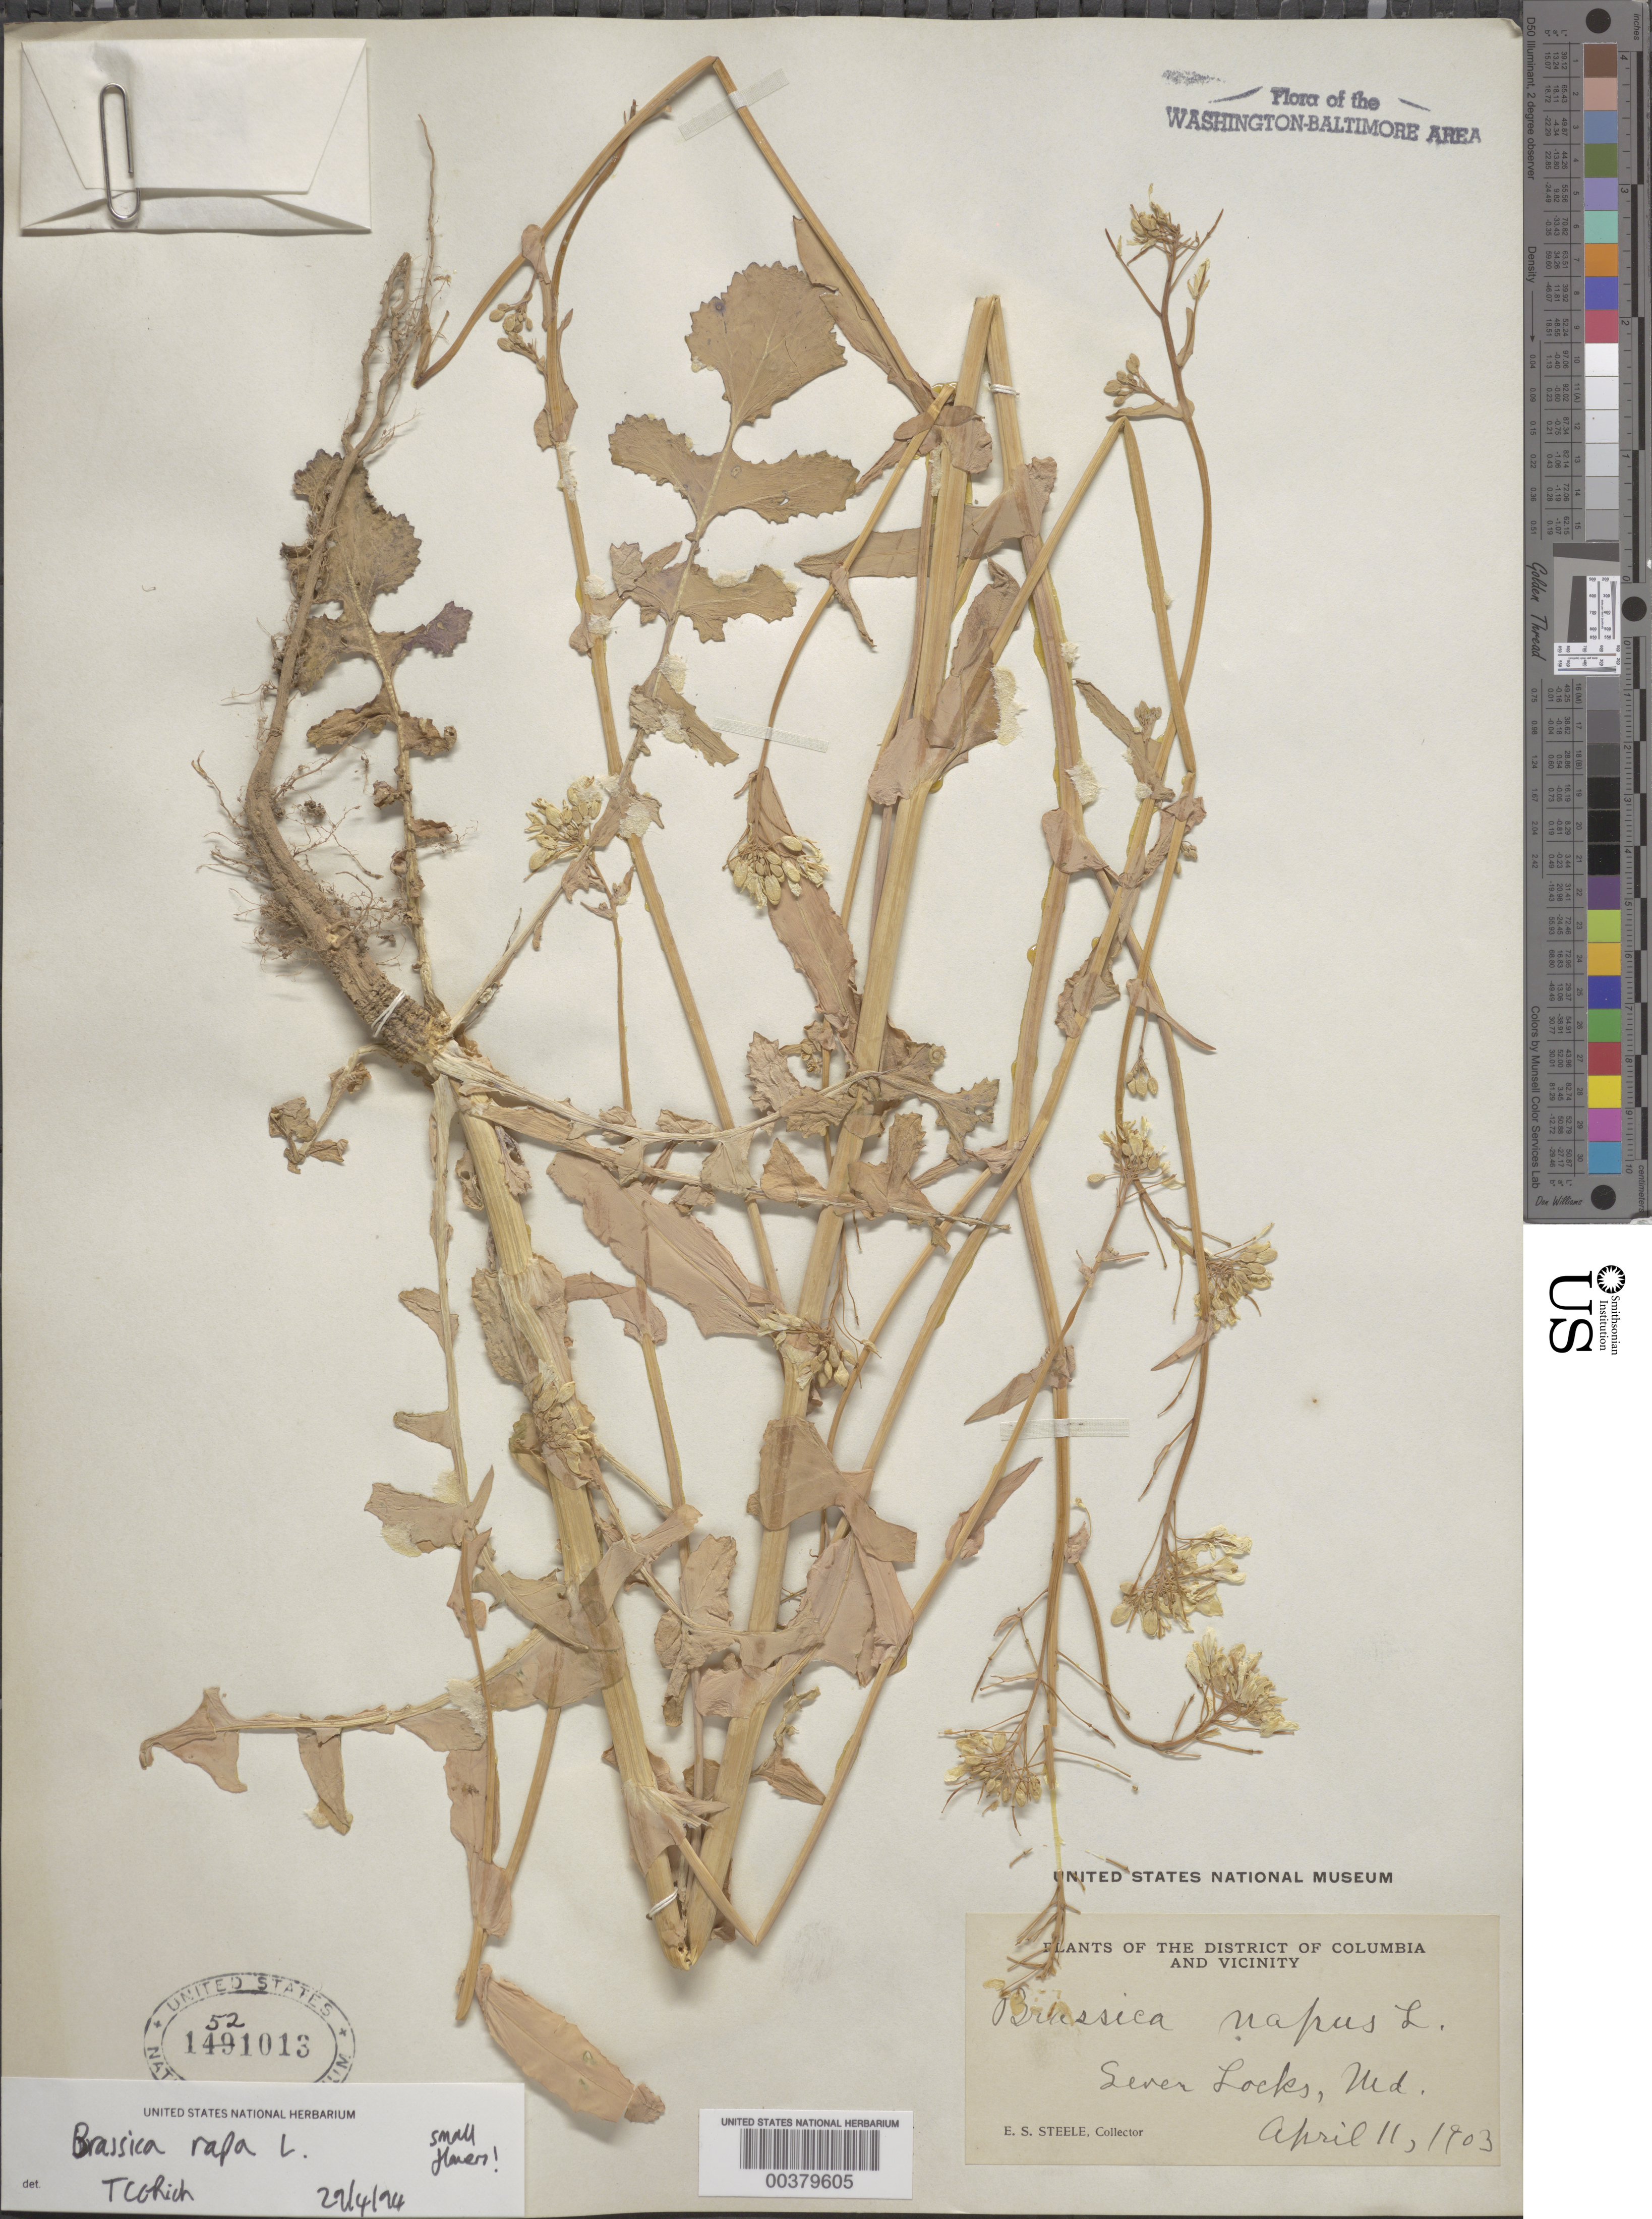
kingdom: Plantae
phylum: Tracheophyta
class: Magnoliopsida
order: Brassicales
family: Brassicaceae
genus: Brassica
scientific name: Brassica rapa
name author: L.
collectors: E. Steele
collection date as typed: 11 Apr 1903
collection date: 1903-04-11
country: United States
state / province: Maryland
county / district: Montgomery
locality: Seven Locks C. & O. Canal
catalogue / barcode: US 1521013